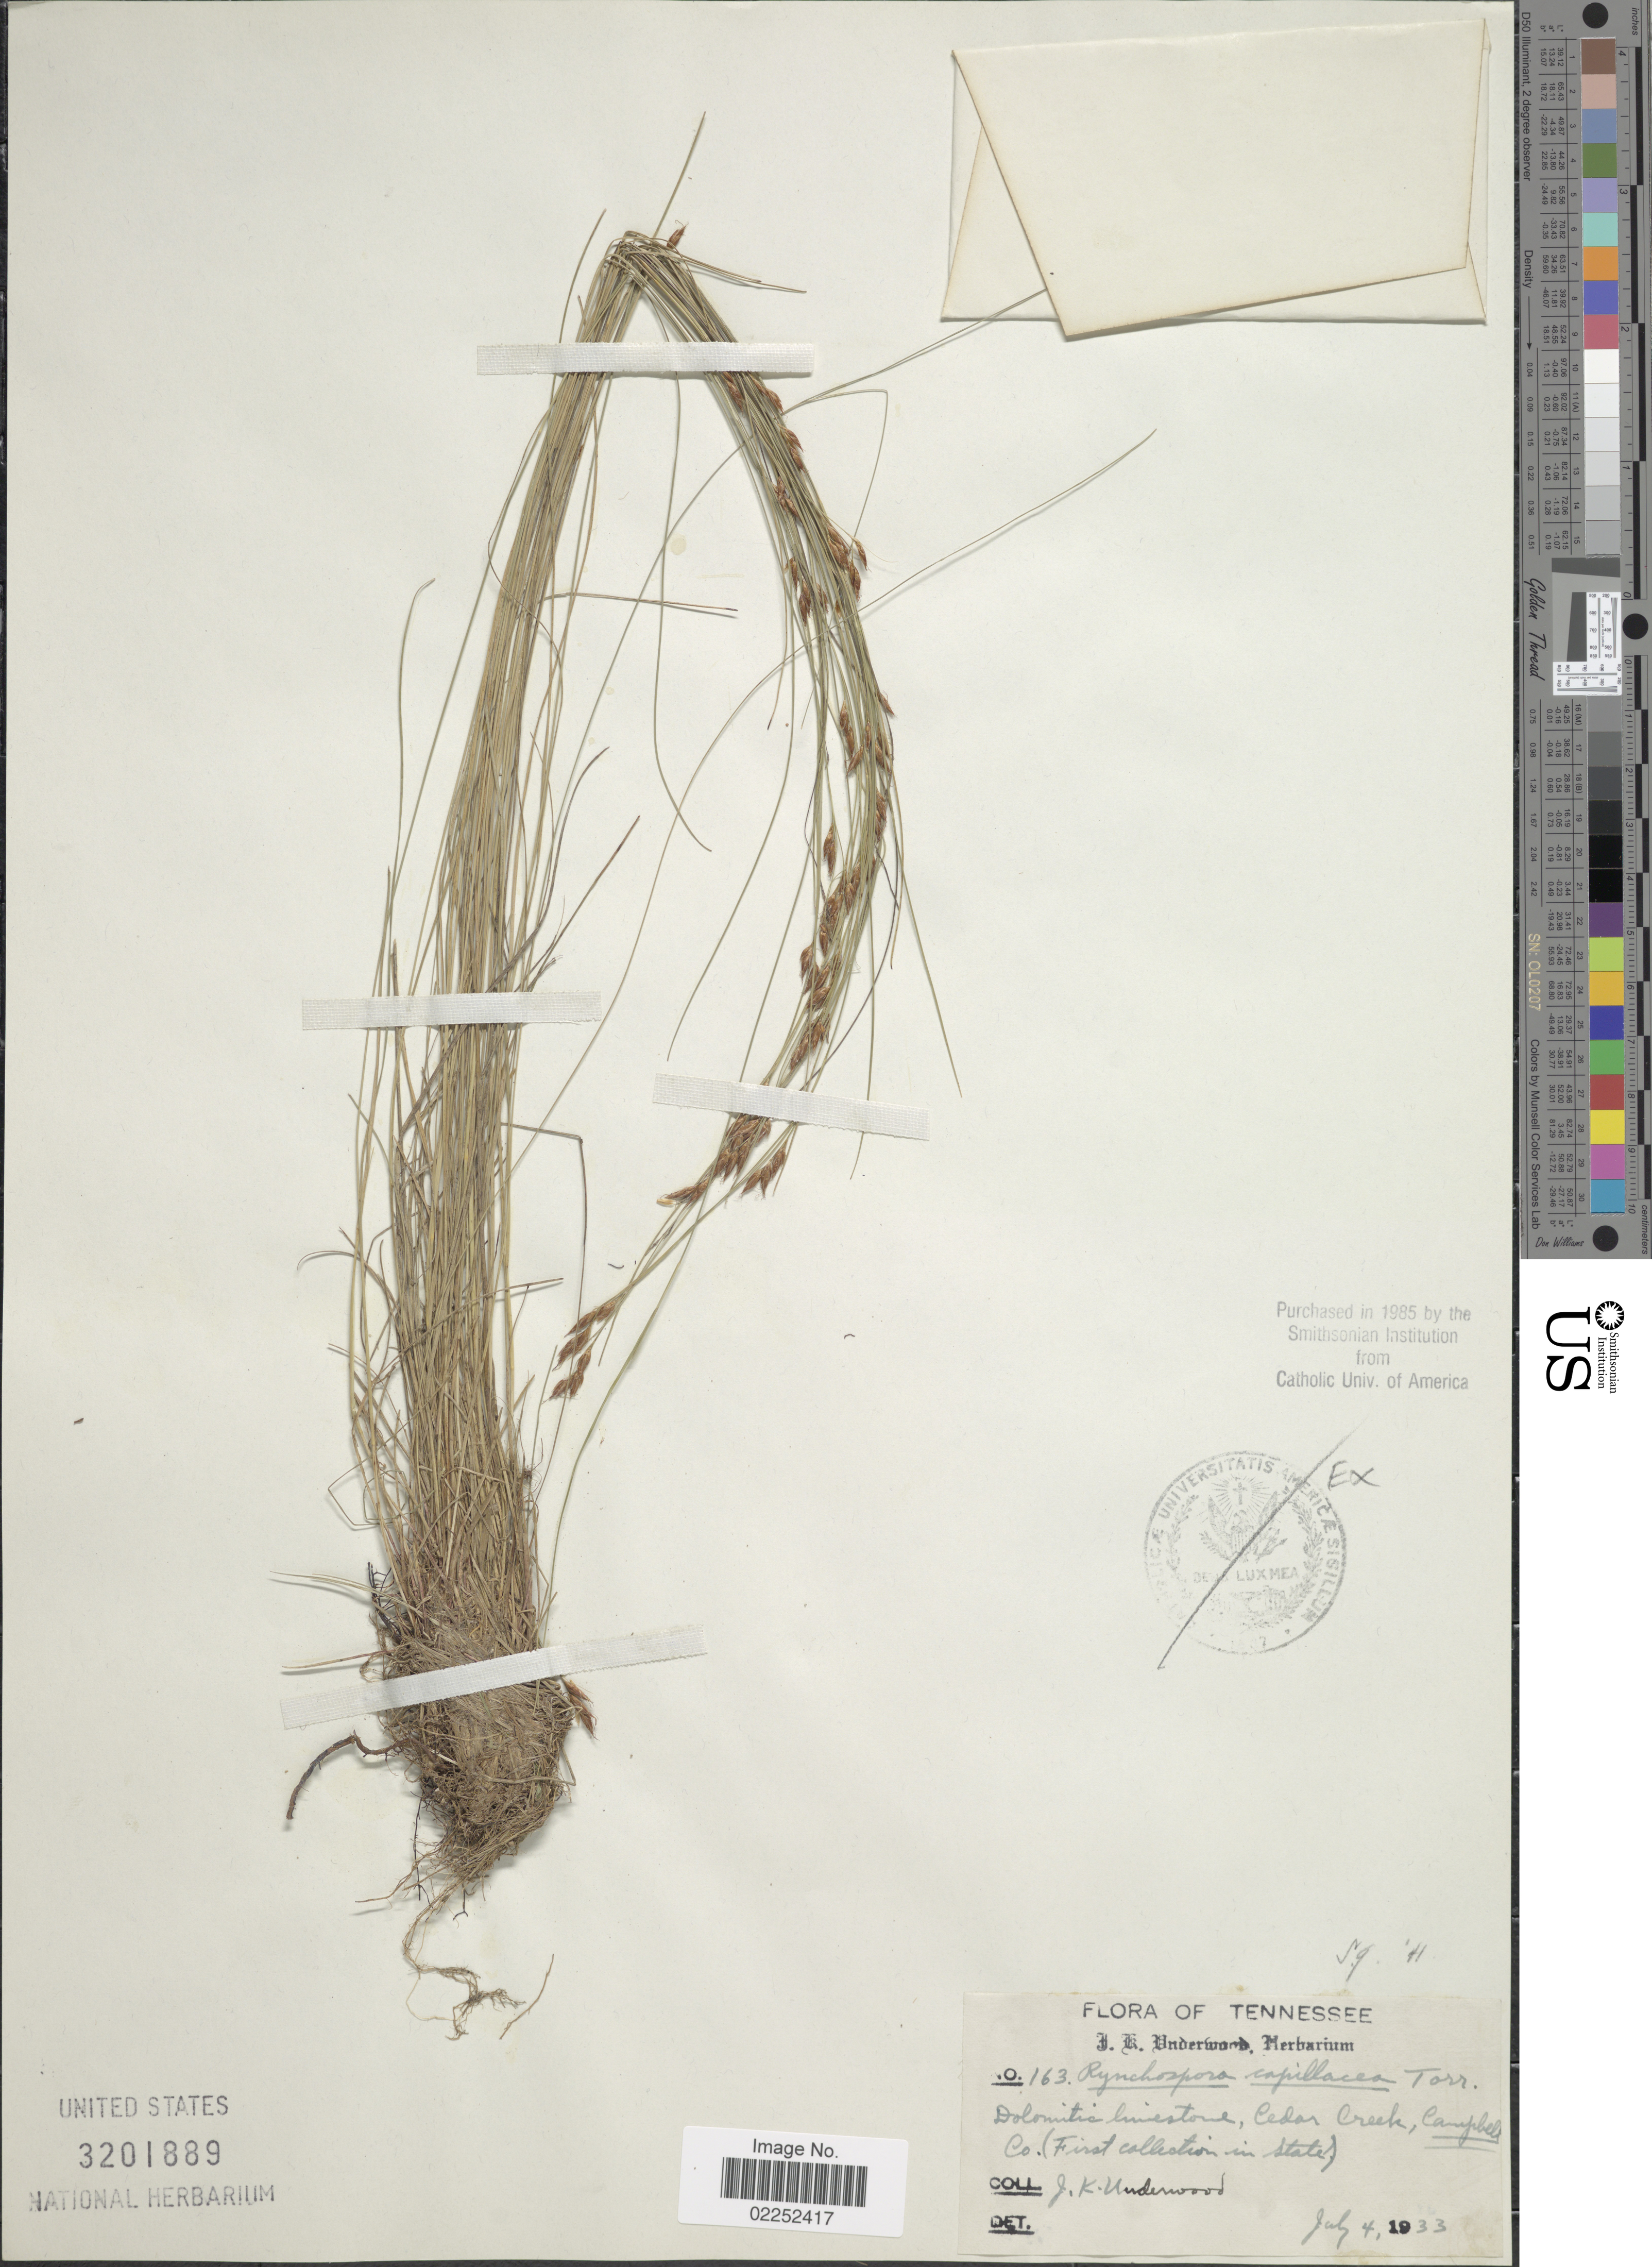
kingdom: Plantae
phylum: Tracheophyta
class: Liliopsida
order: Poales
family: Cyperaceae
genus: Rhynchospora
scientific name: Rhynchospora capillacea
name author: Torr.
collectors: J. K. Underwood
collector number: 163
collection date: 1933-07-04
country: United States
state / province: Tennessee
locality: Cedar Creek, Campbell Co. (First collection in state)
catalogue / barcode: US 3201889